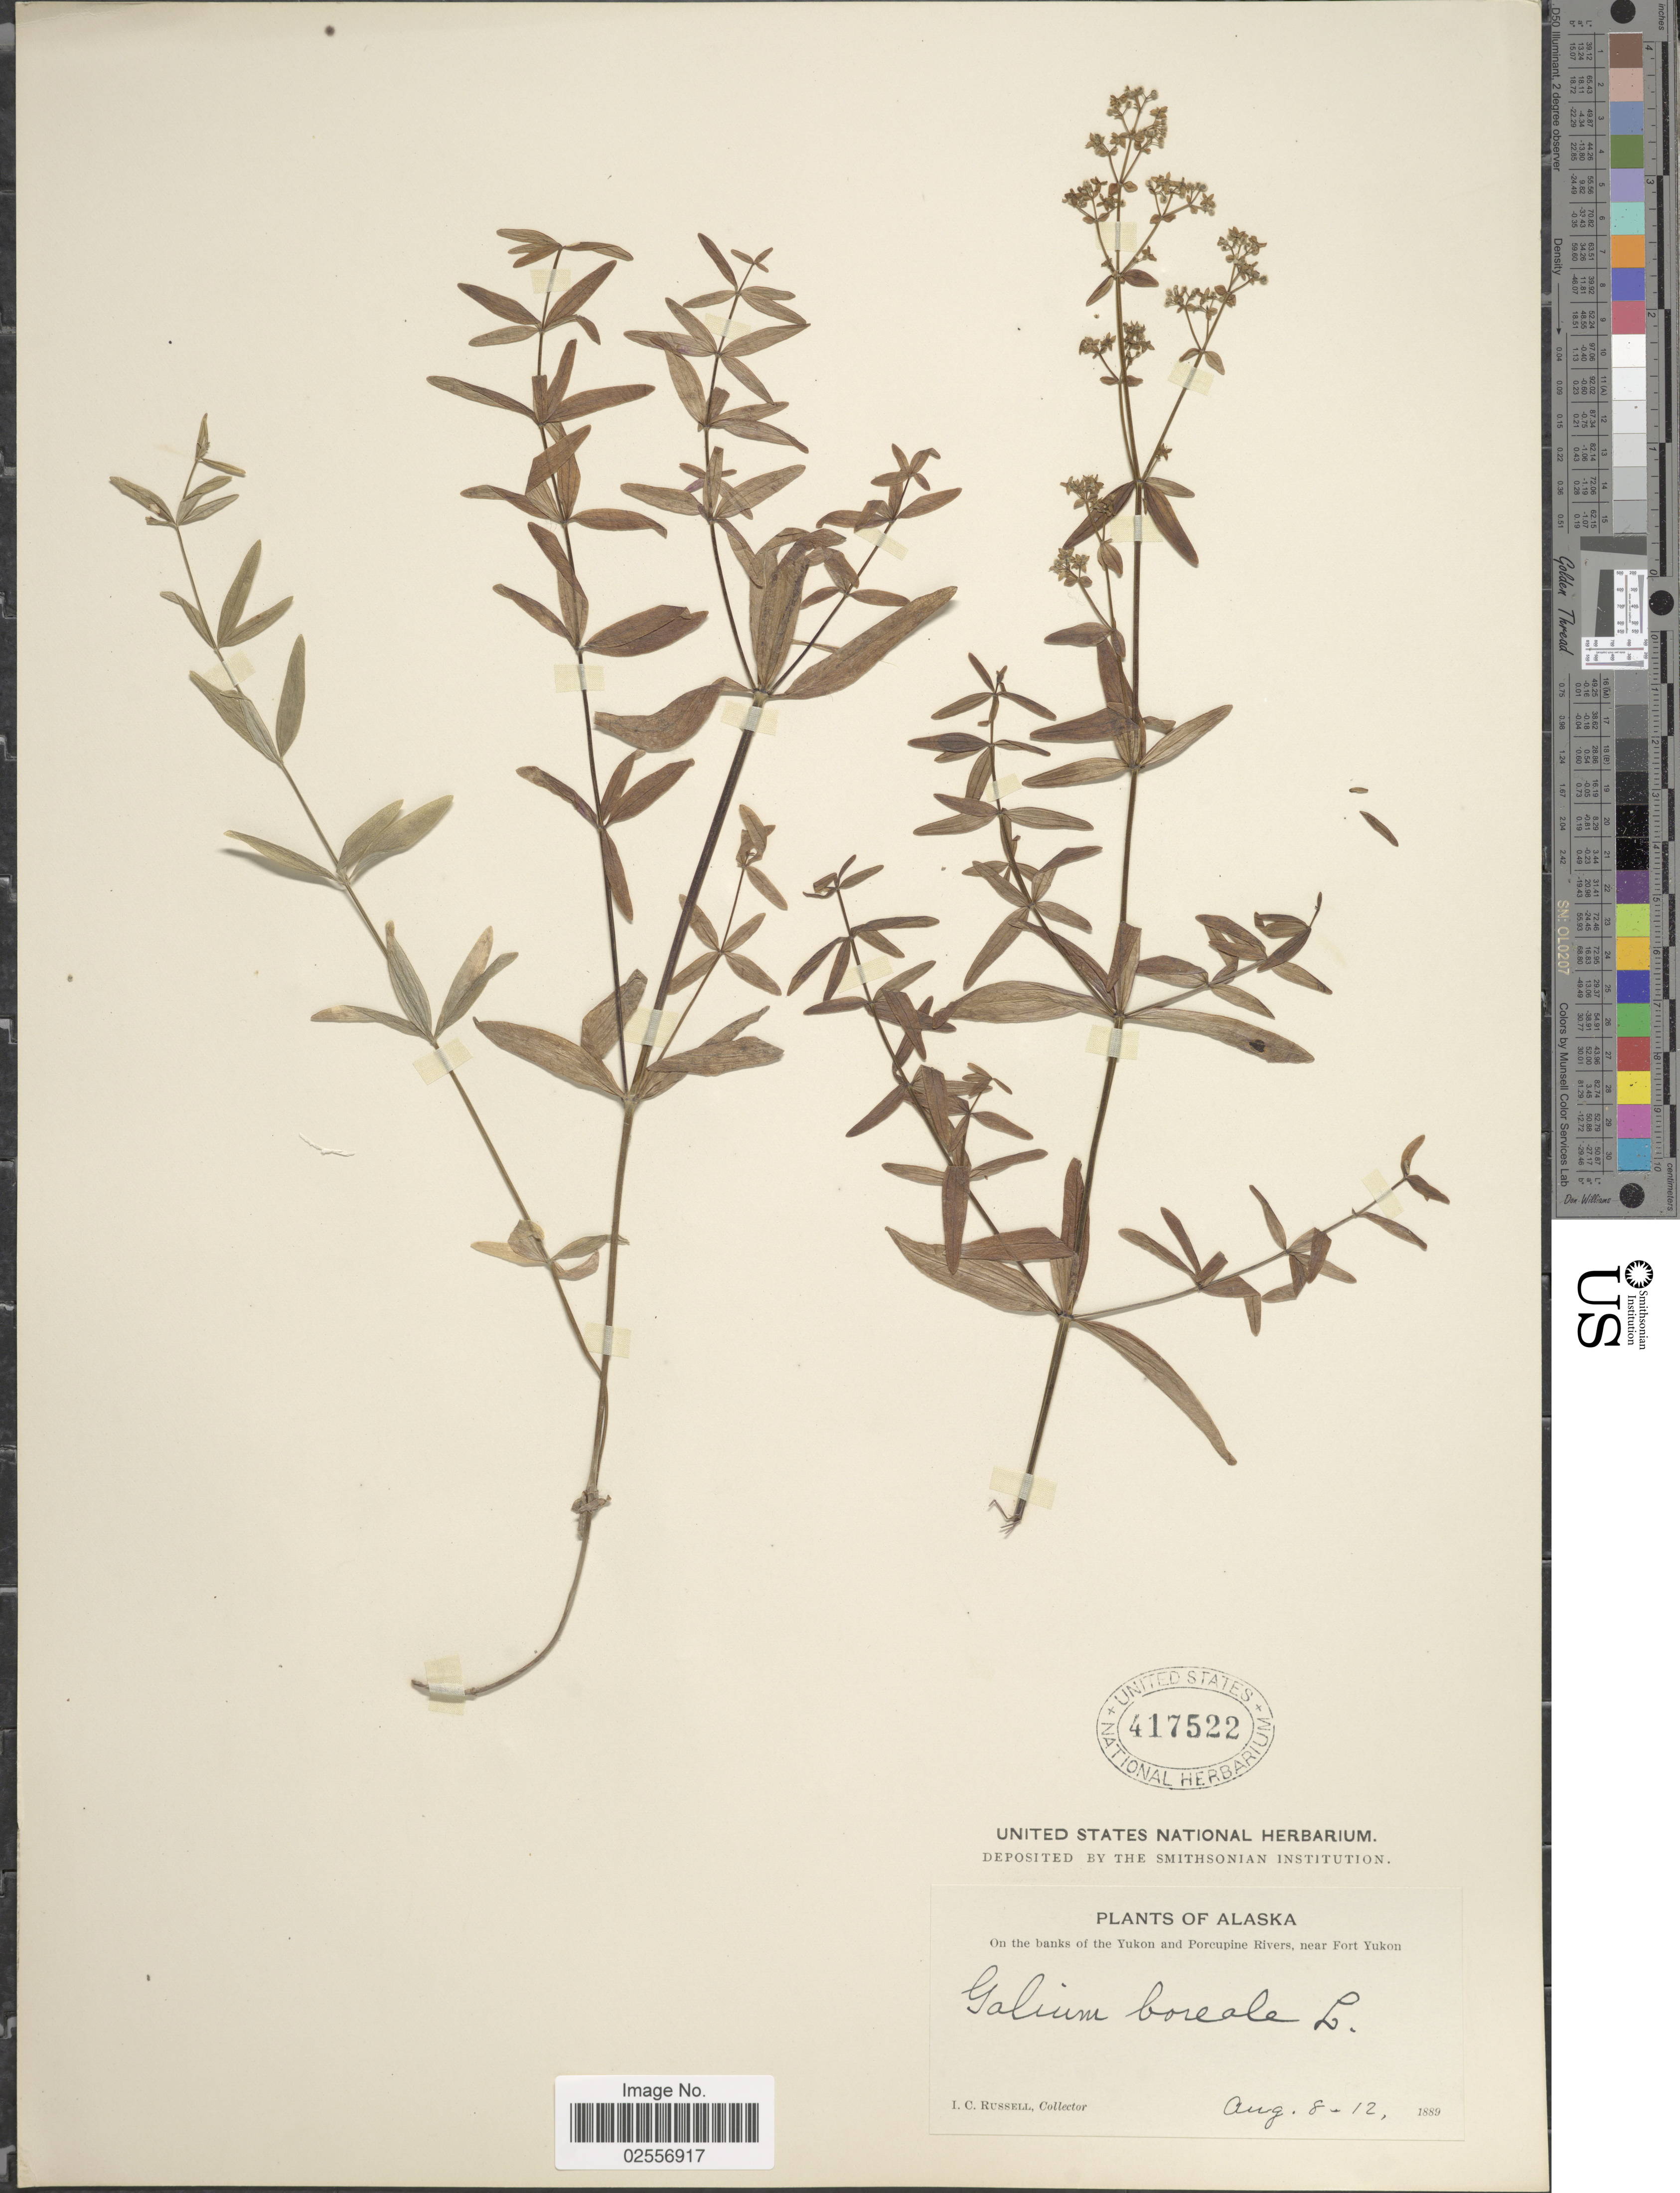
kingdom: Plantae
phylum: Tracheophyta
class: Magnoliopsida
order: Gentianales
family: Rubiaceae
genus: Galium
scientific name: Galium boreale L.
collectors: I. C. Russell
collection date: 1889-08-08/1889-08-12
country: United States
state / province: Alaska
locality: On the banks of the Yukon and Porcupine Rivers, near Fort Yukon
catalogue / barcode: US 417522